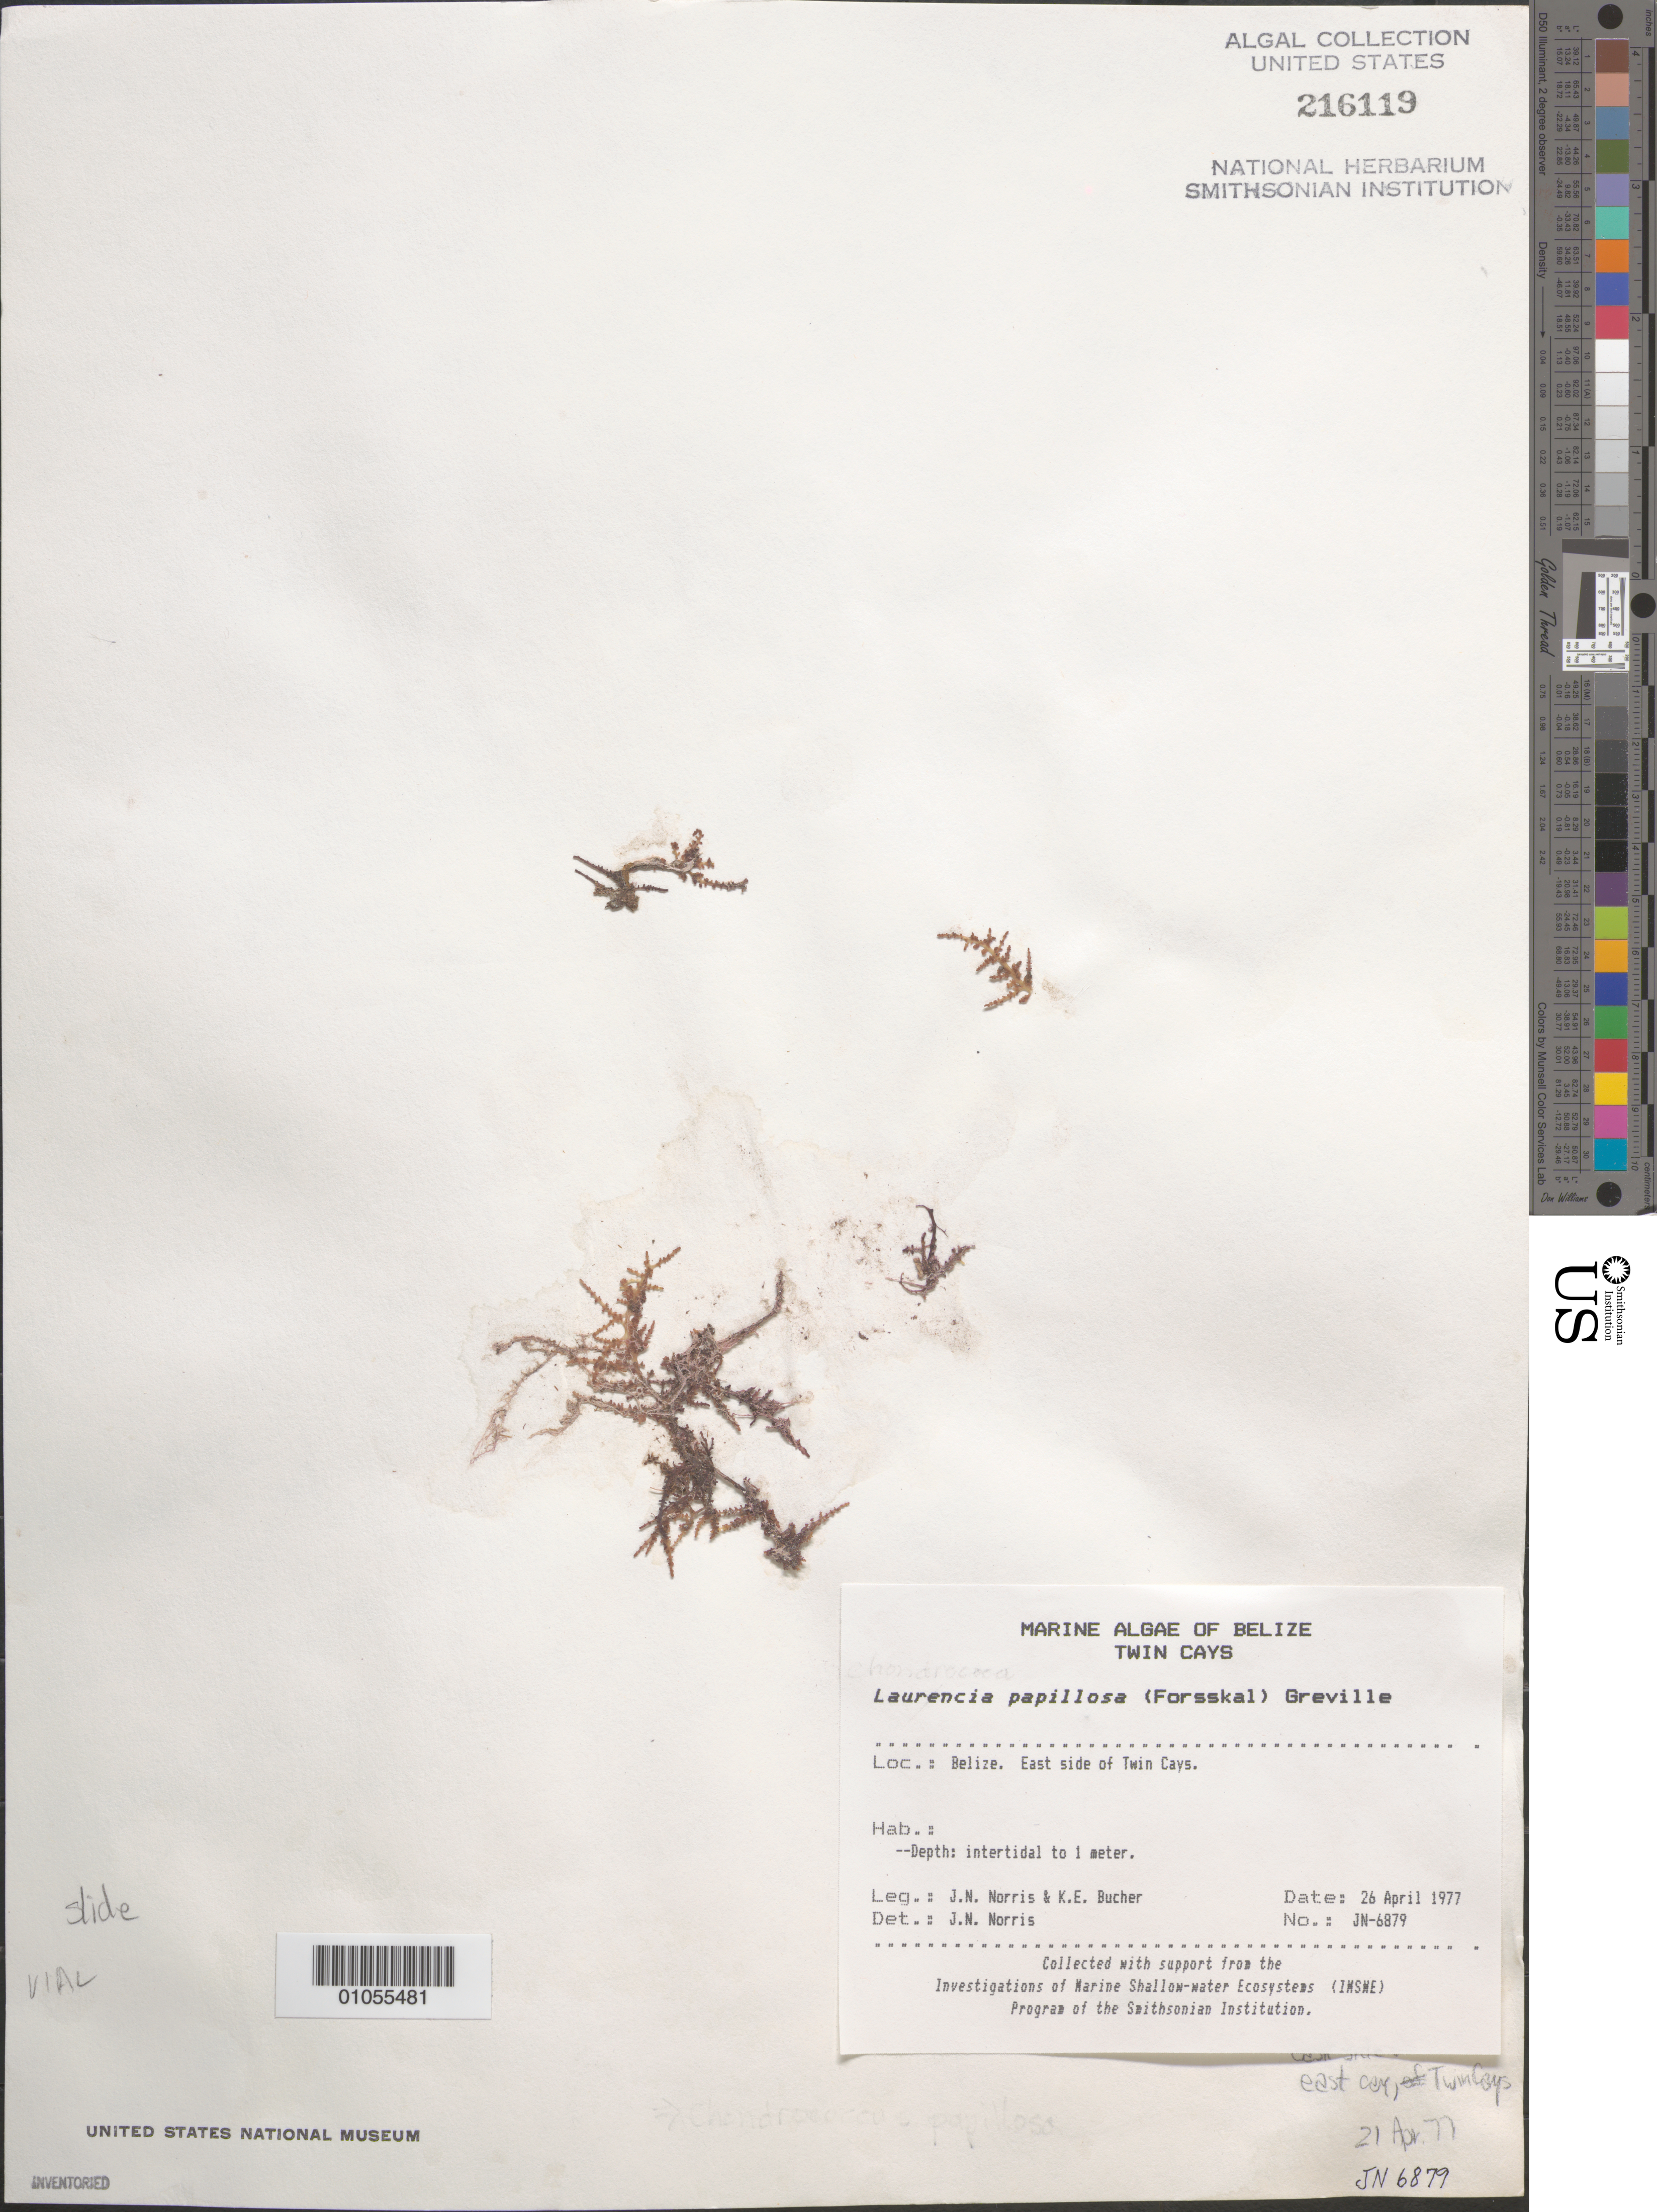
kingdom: Plantae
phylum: Rhodophyta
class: Florideophyceae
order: Ceramiales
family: Rhodomelaceae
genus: Palisada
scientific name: Palisada perforata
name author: (Bory) K.W. Nam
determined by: Algae name updating Project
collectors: J. N. Norris & K. E. Bucher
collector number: JN-6879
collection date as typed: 26 Apr 1977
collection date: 1977-04-26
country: Belize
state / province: Stann Creek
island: Twin Cays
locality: East side of Twin Cays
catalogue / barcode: US 216119